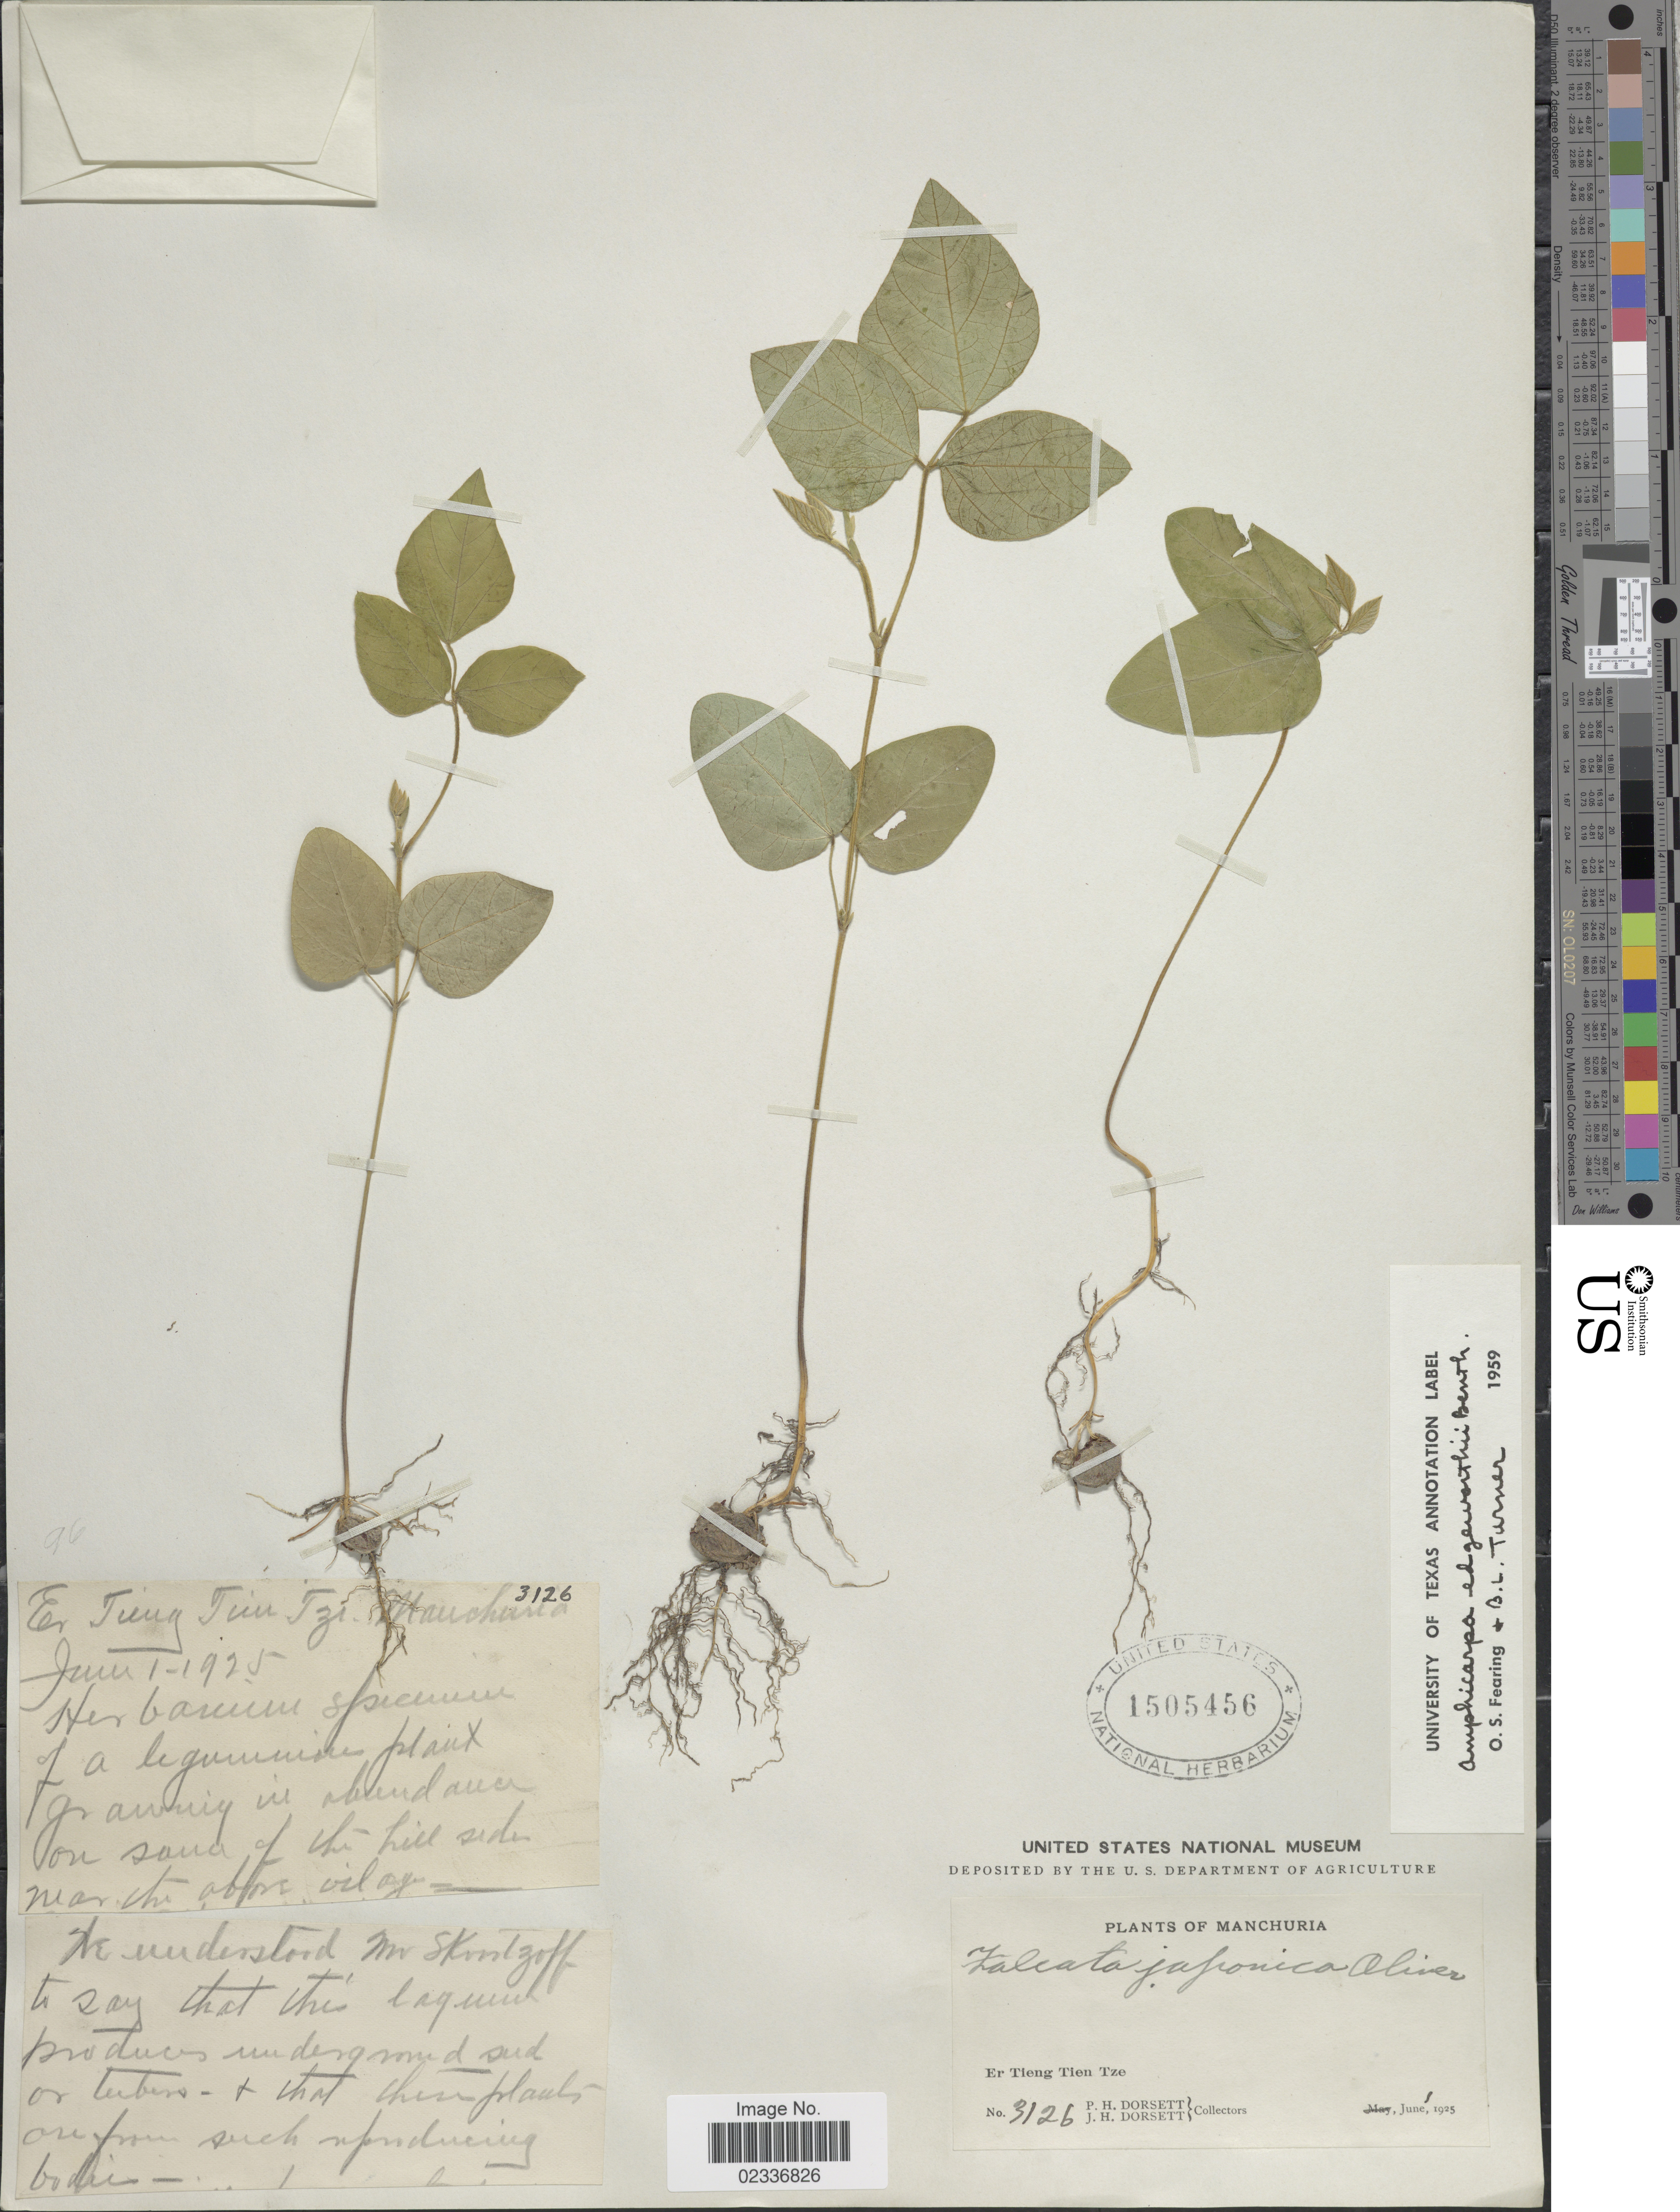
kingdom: Plantae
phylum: Tracheophyta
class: Magnoliopsida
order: Fabales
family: Fabaceae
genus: Amphicarpaea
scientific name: Amphicarpaea edgeworthii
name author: Benth.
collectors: P. H. Dorsett & J. Dorsett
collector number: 3126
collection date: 1925-06-01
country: China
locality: Manchuria, Er Tieng Tien Tze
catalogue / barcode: US 1505456